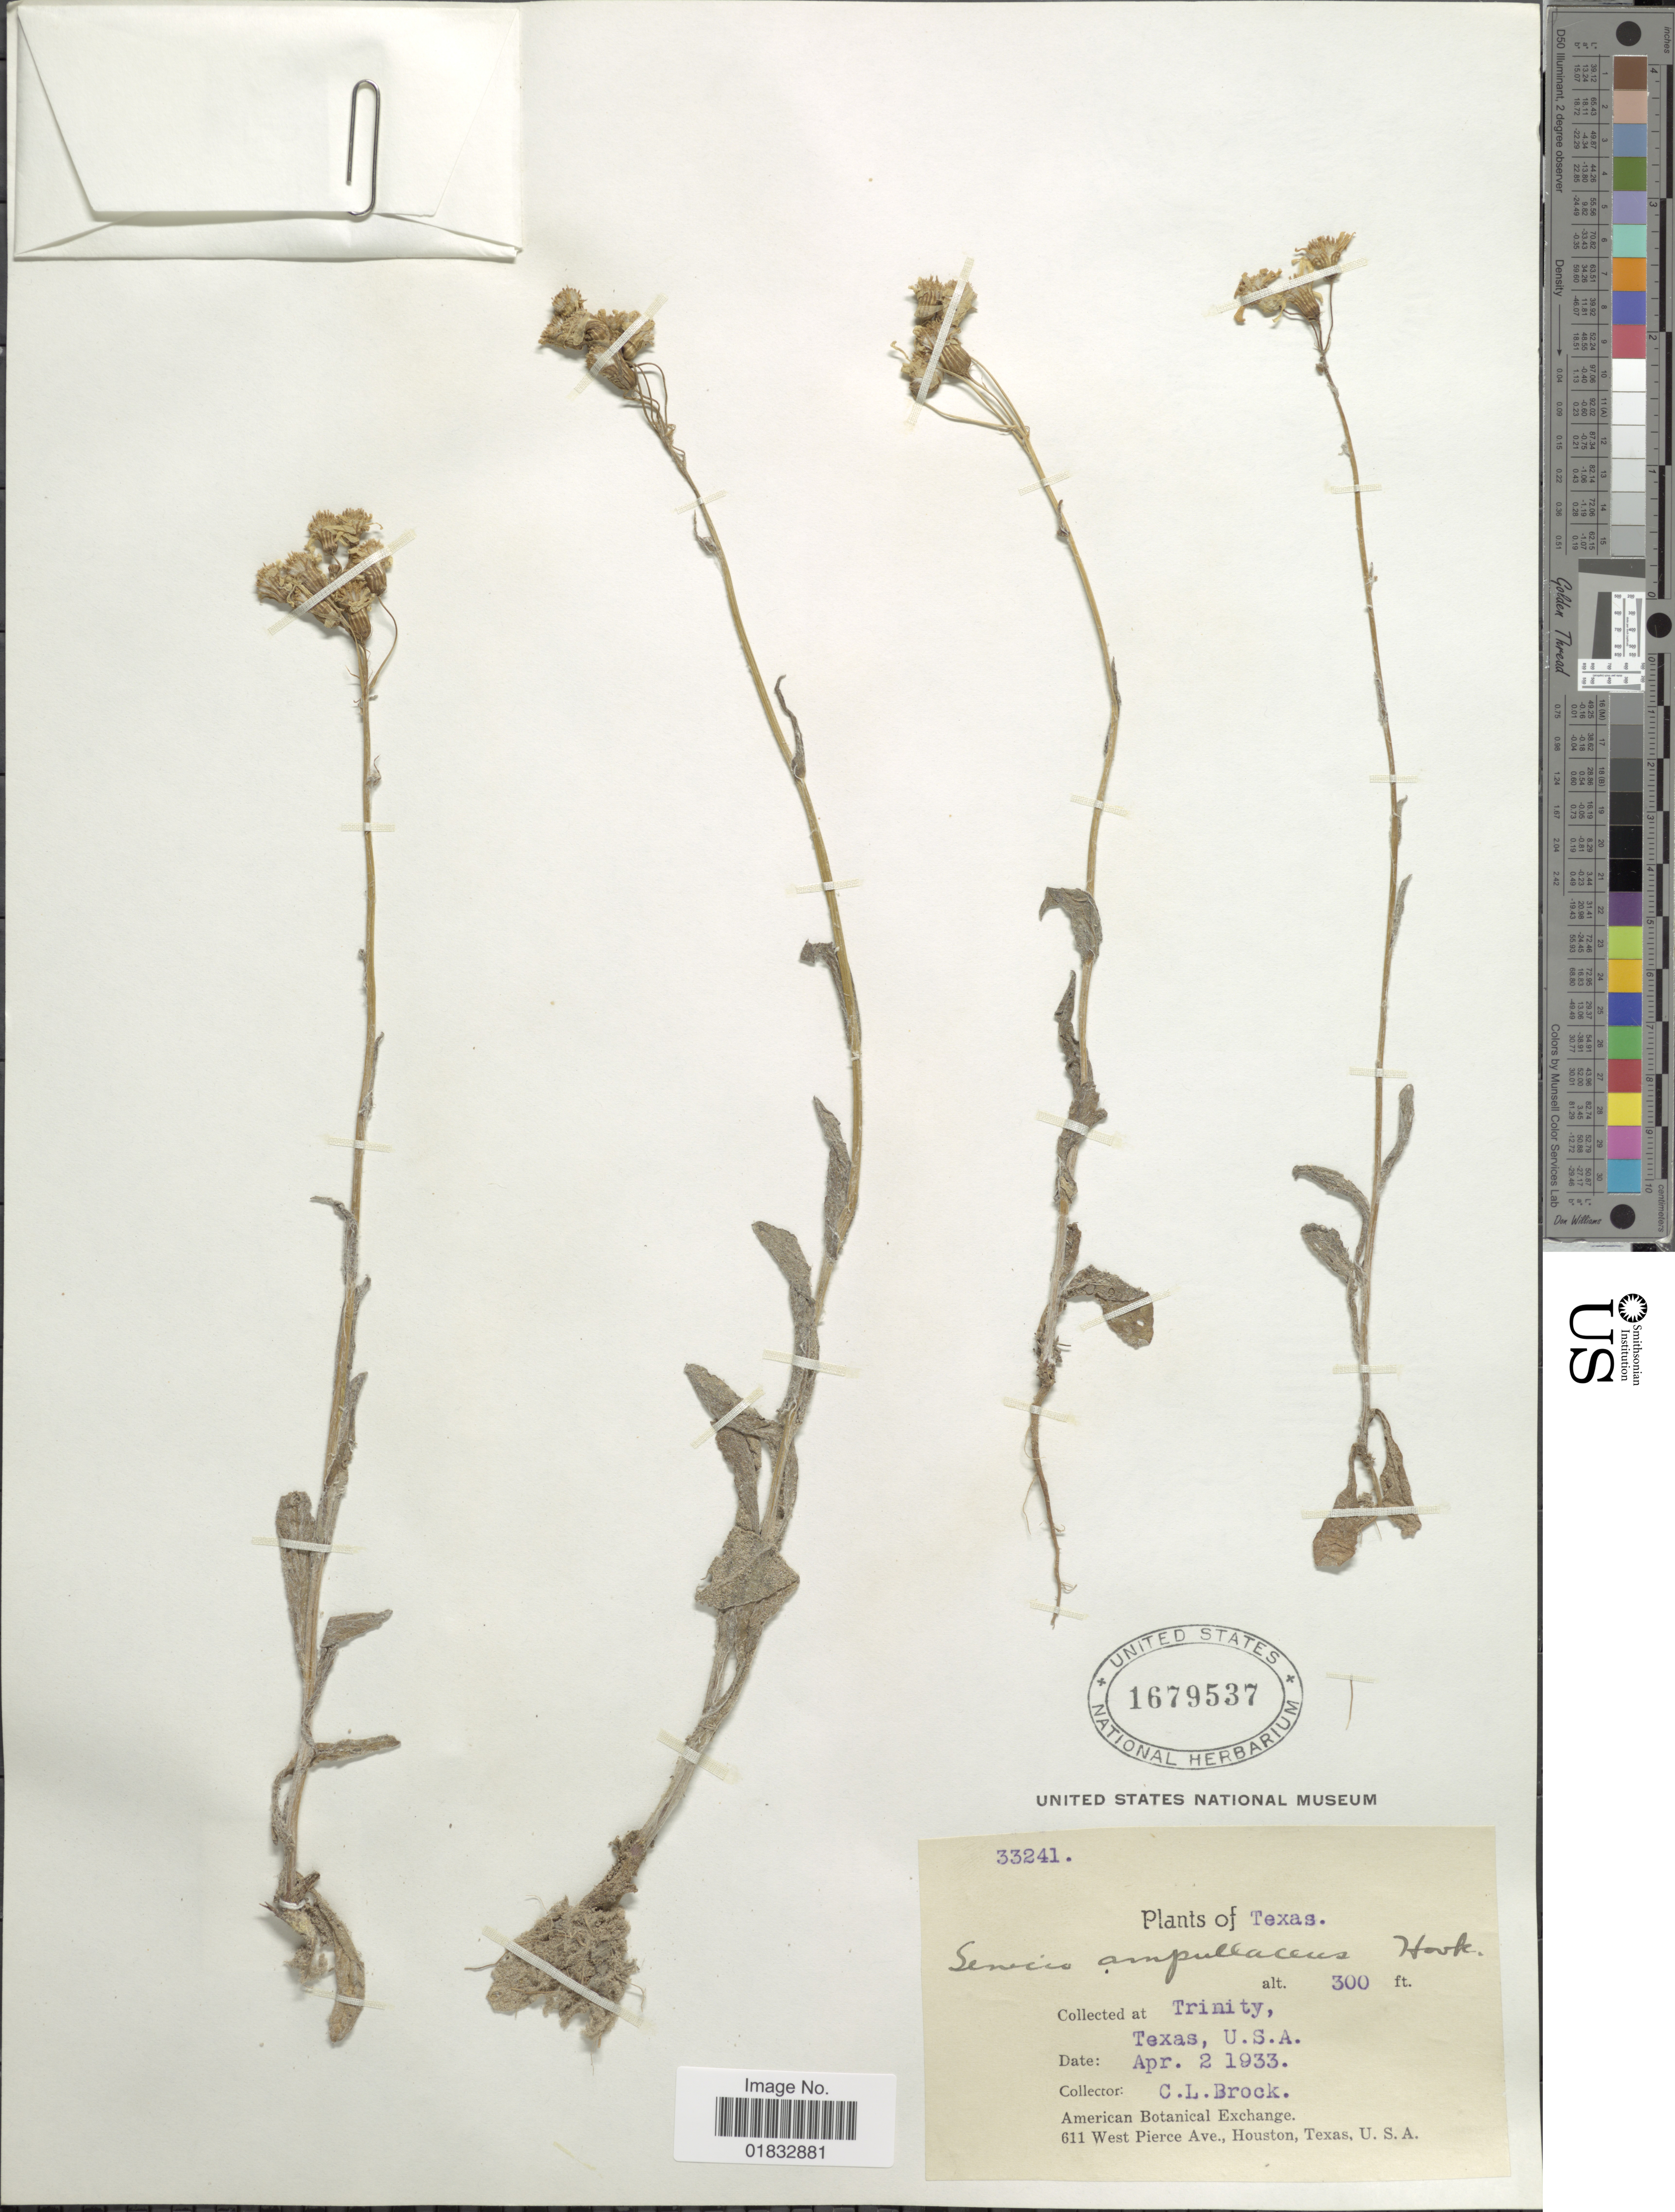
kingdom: Plantae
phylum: Tracheophyta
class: Magnoliopsida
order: Asterales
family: Asteraceae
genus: Senecio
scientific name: Senecio ampullaceus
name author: Hook.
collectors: C. Brock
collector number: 33241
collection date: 1933-04-02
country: United States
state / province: Texas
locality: Trinity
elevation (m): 91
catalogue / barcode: US 1679537